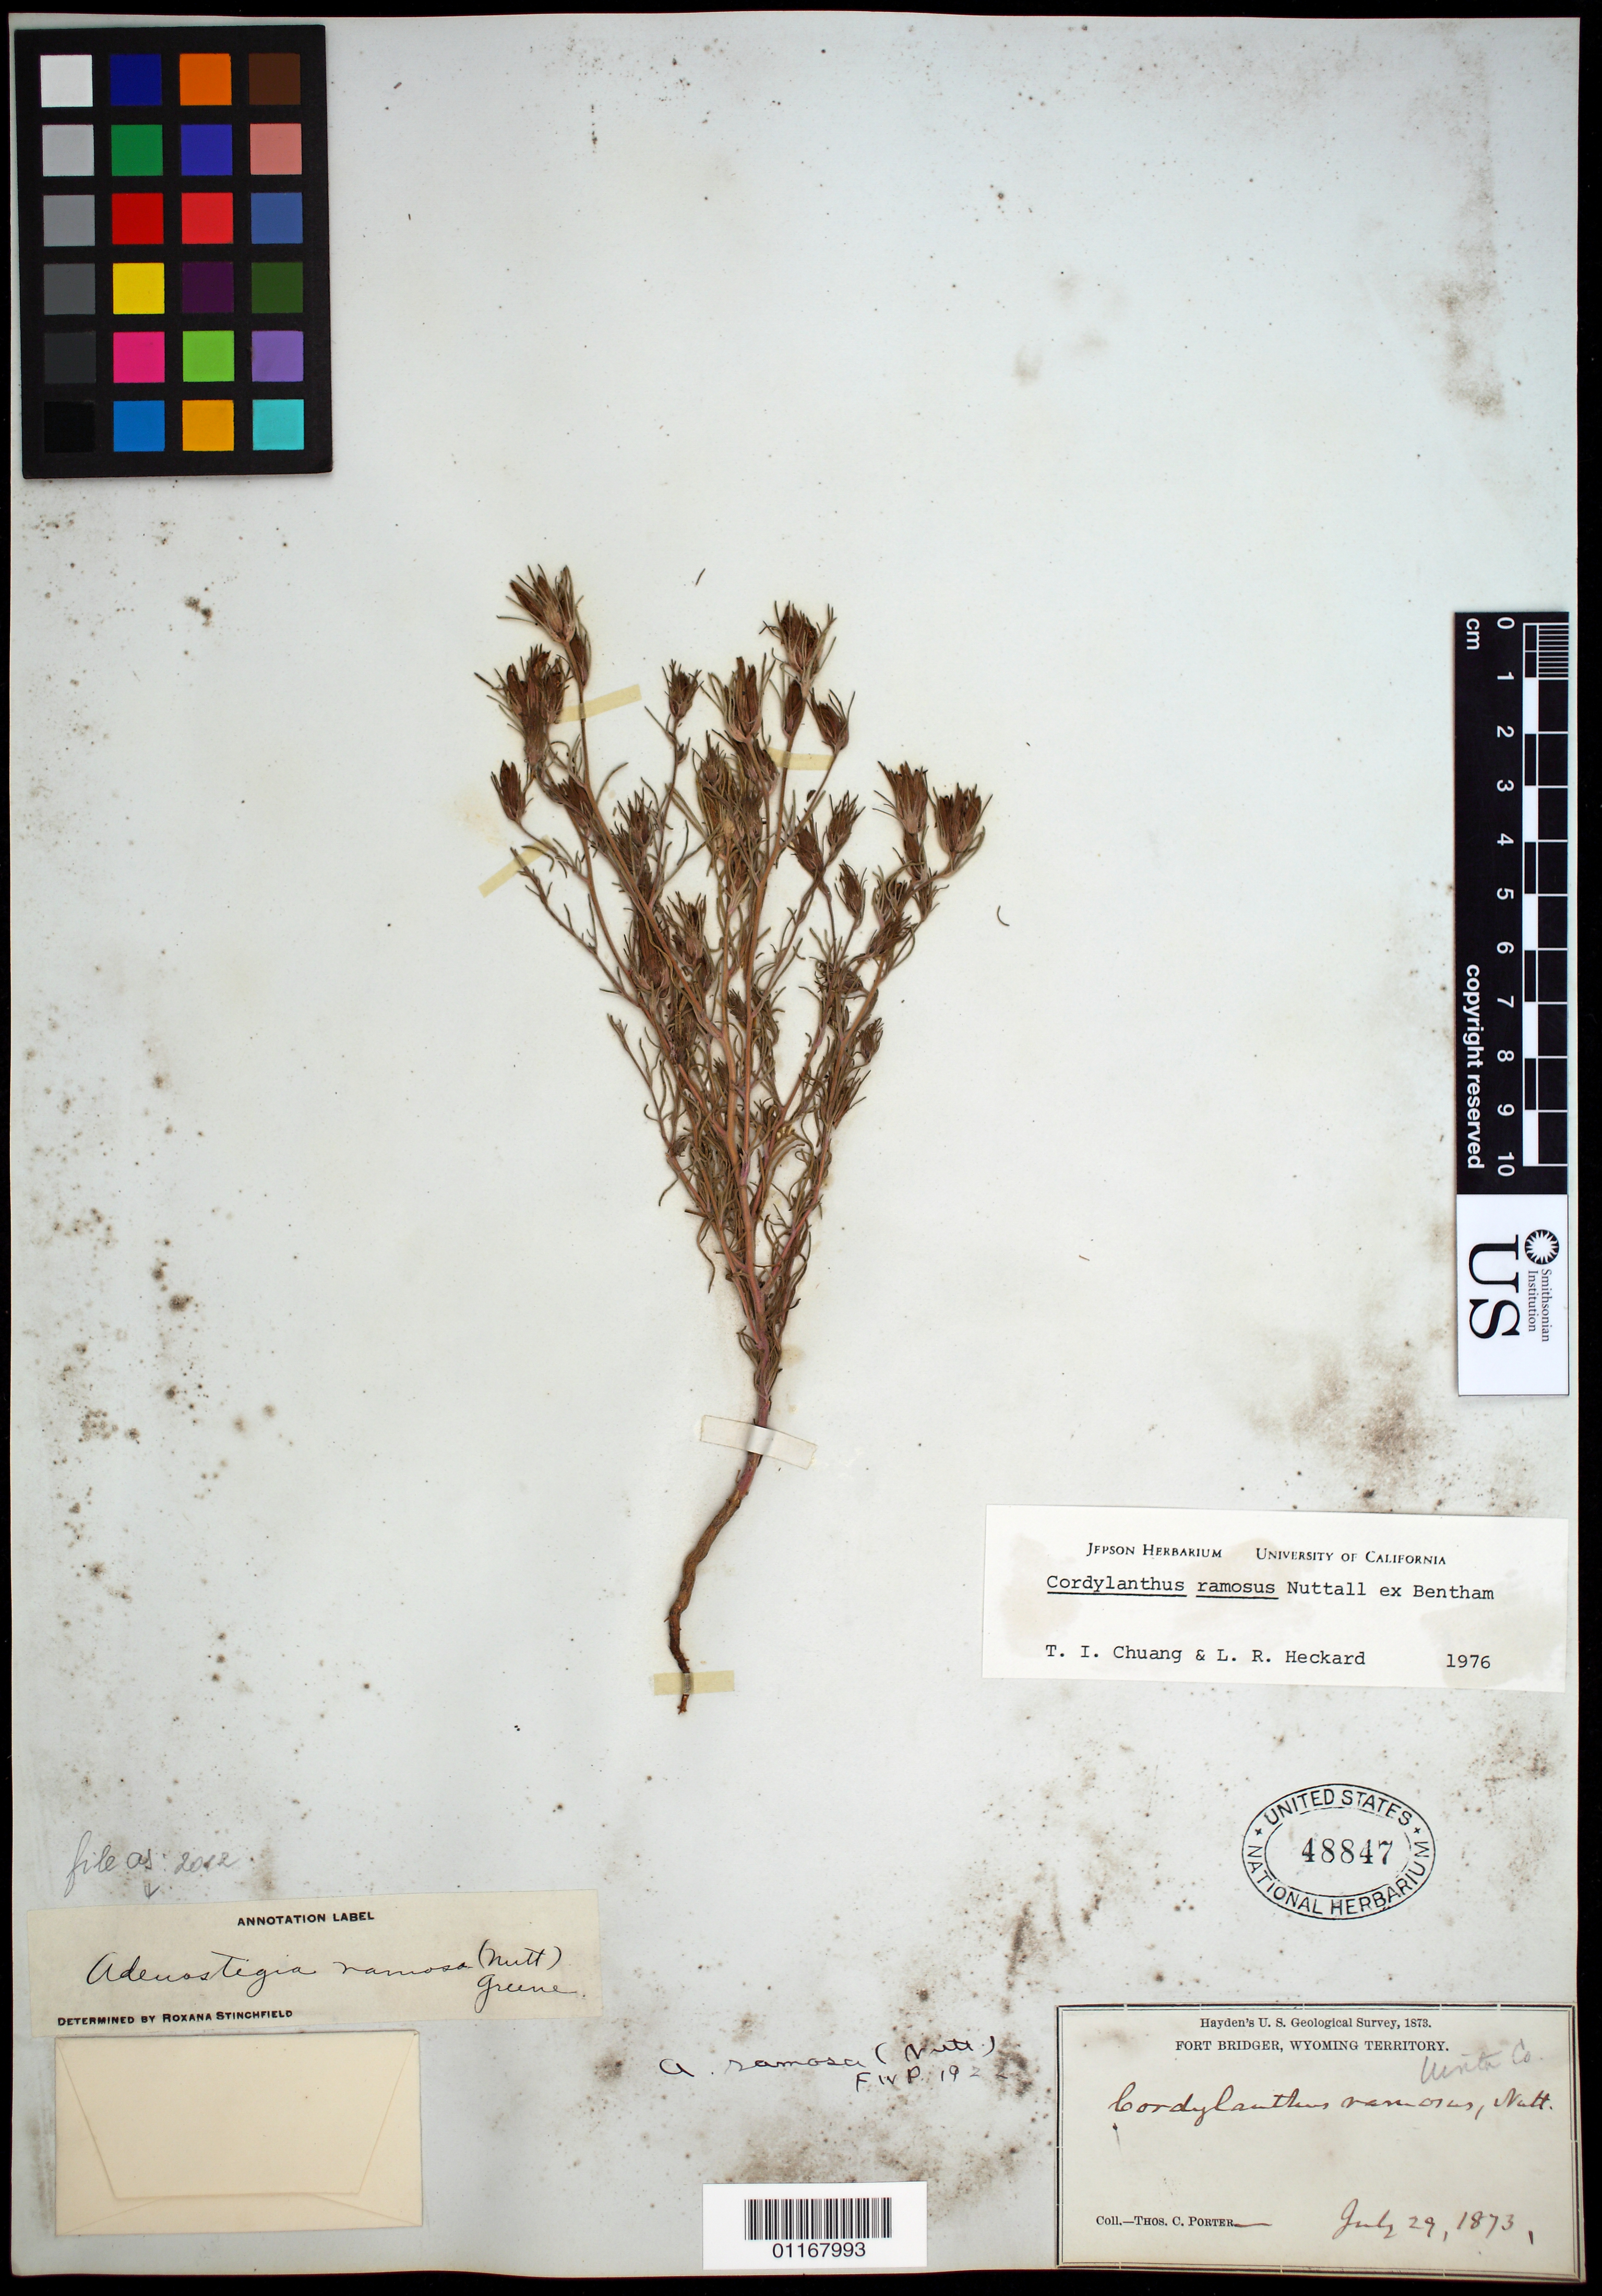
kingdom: Plantae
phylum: Tracheophyta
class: Magnoliopsida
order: Lamiales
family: Orobanchaceae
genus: Cordylanthus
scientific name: Cordylanthus ramosus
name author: Nutt. ex Benth.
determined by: Barringer, K. A.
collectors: T. C. Porter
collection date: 1873-07-29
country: United States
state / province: Wyoming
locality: Fort Bridger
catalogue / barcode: US 48847